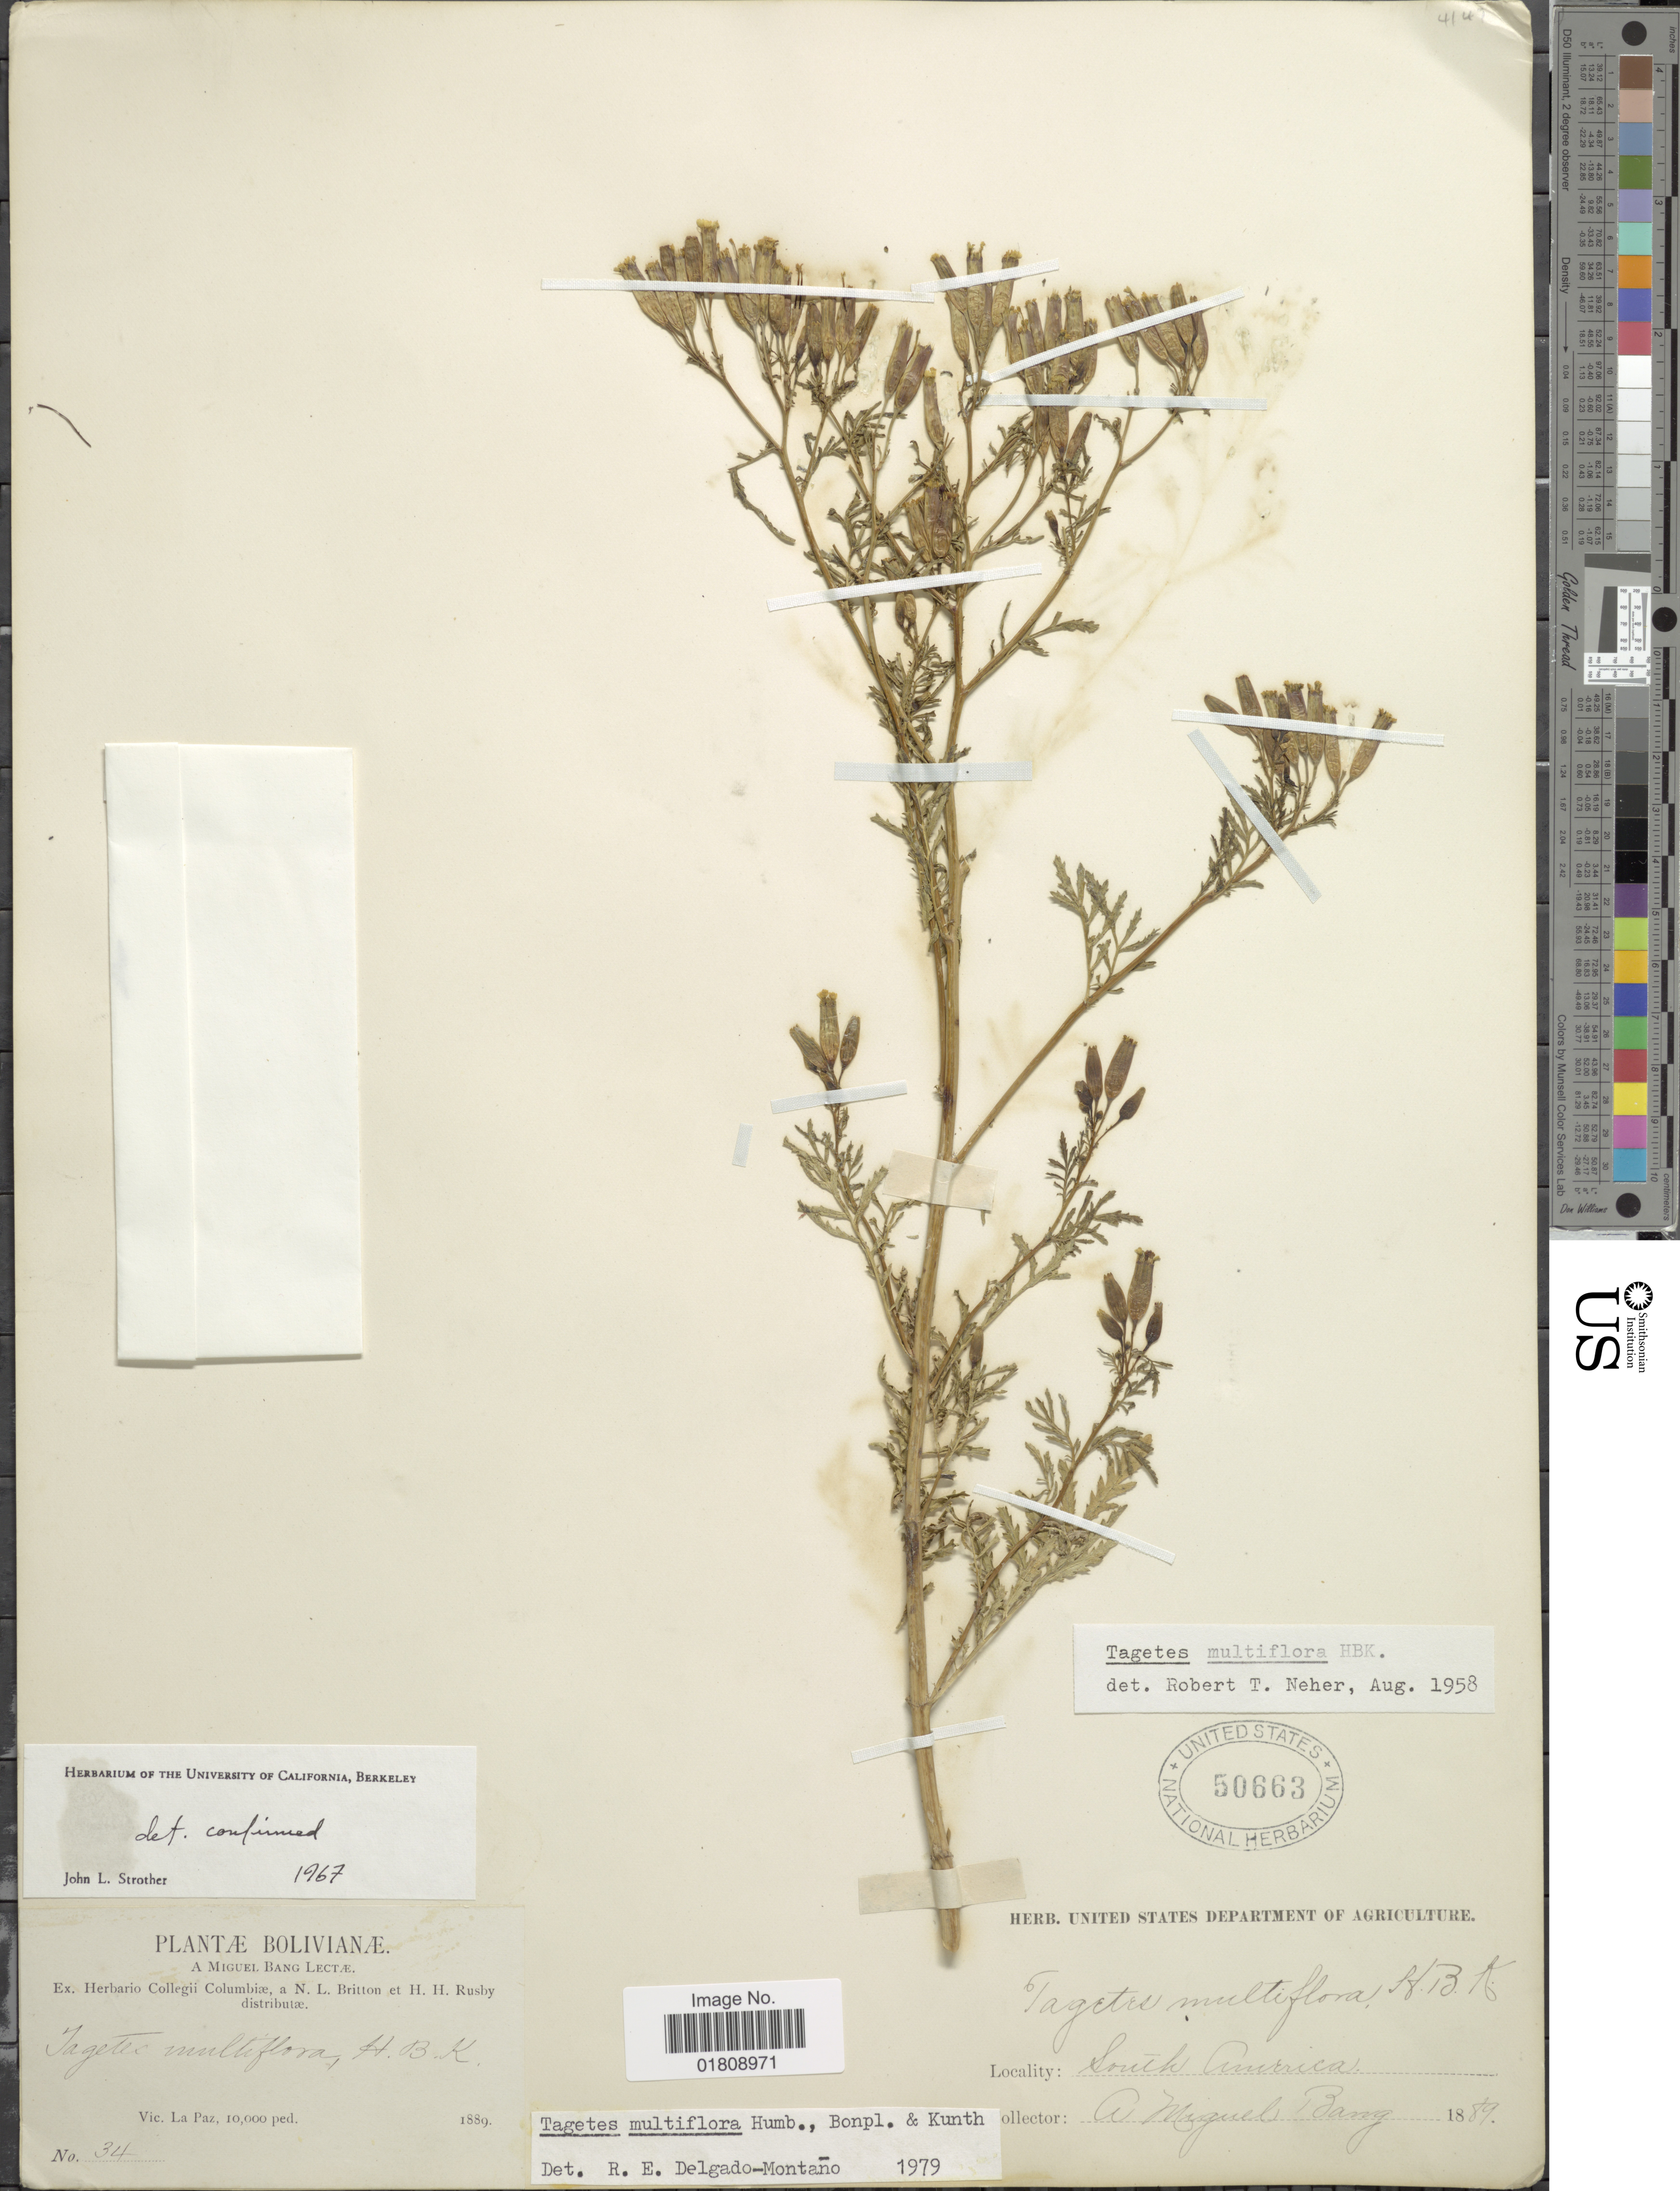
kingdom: Plantae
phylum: Tracheophyta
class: Magnoliopsida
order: Asterales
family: Asteraceae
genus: Tagetes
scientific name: Tagetes multiflora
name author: Kunth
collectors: M. Bang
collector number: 34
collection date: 1889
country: Bolivia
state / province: La Paz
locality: South America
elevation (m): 3048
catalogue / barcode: US 50663